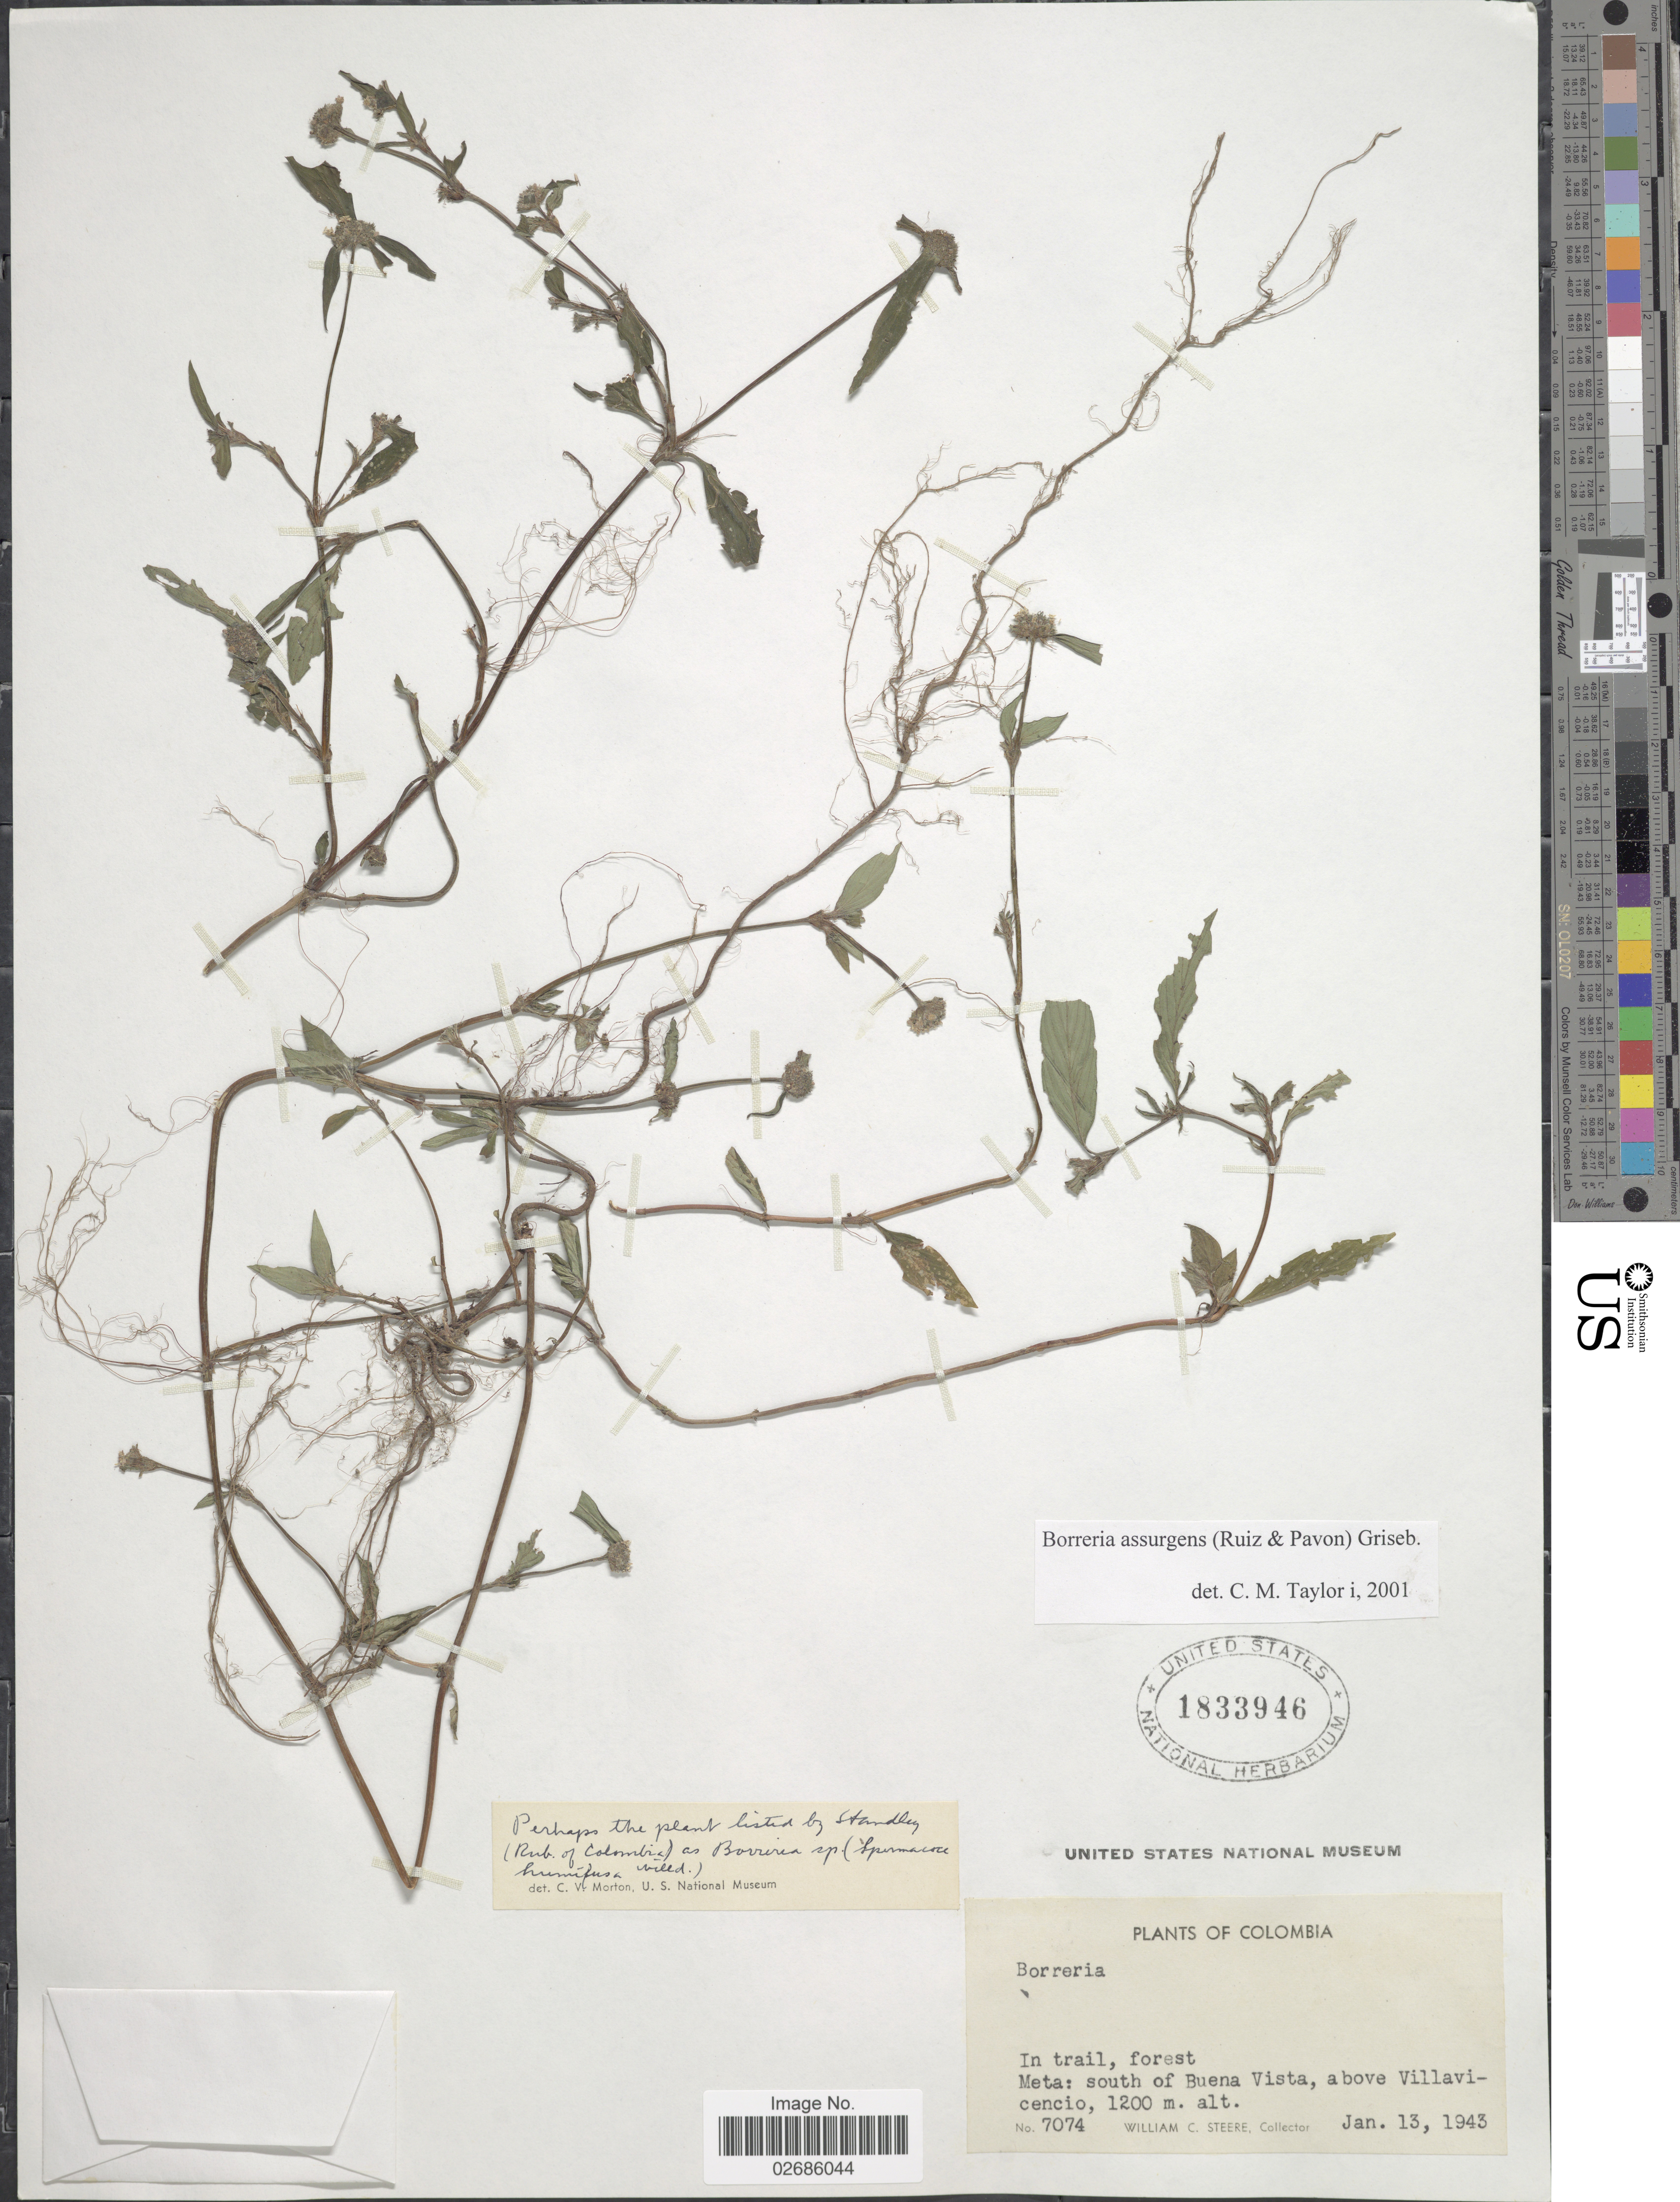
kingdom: Plantae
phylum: Tracheophyta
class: Magnoliopsida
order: Gentianales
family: Rubiaceae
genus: Borreria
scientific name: Borreria assurgens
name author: (Ruiz & Pav.) Griseb.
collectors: W. C. Steere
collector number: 7074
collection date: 1943-01-13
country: Colombia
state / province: Meta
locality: In trail, forest. South of Buena Vista, above Villavicencio.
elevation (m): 1200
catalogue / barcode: US 1833946